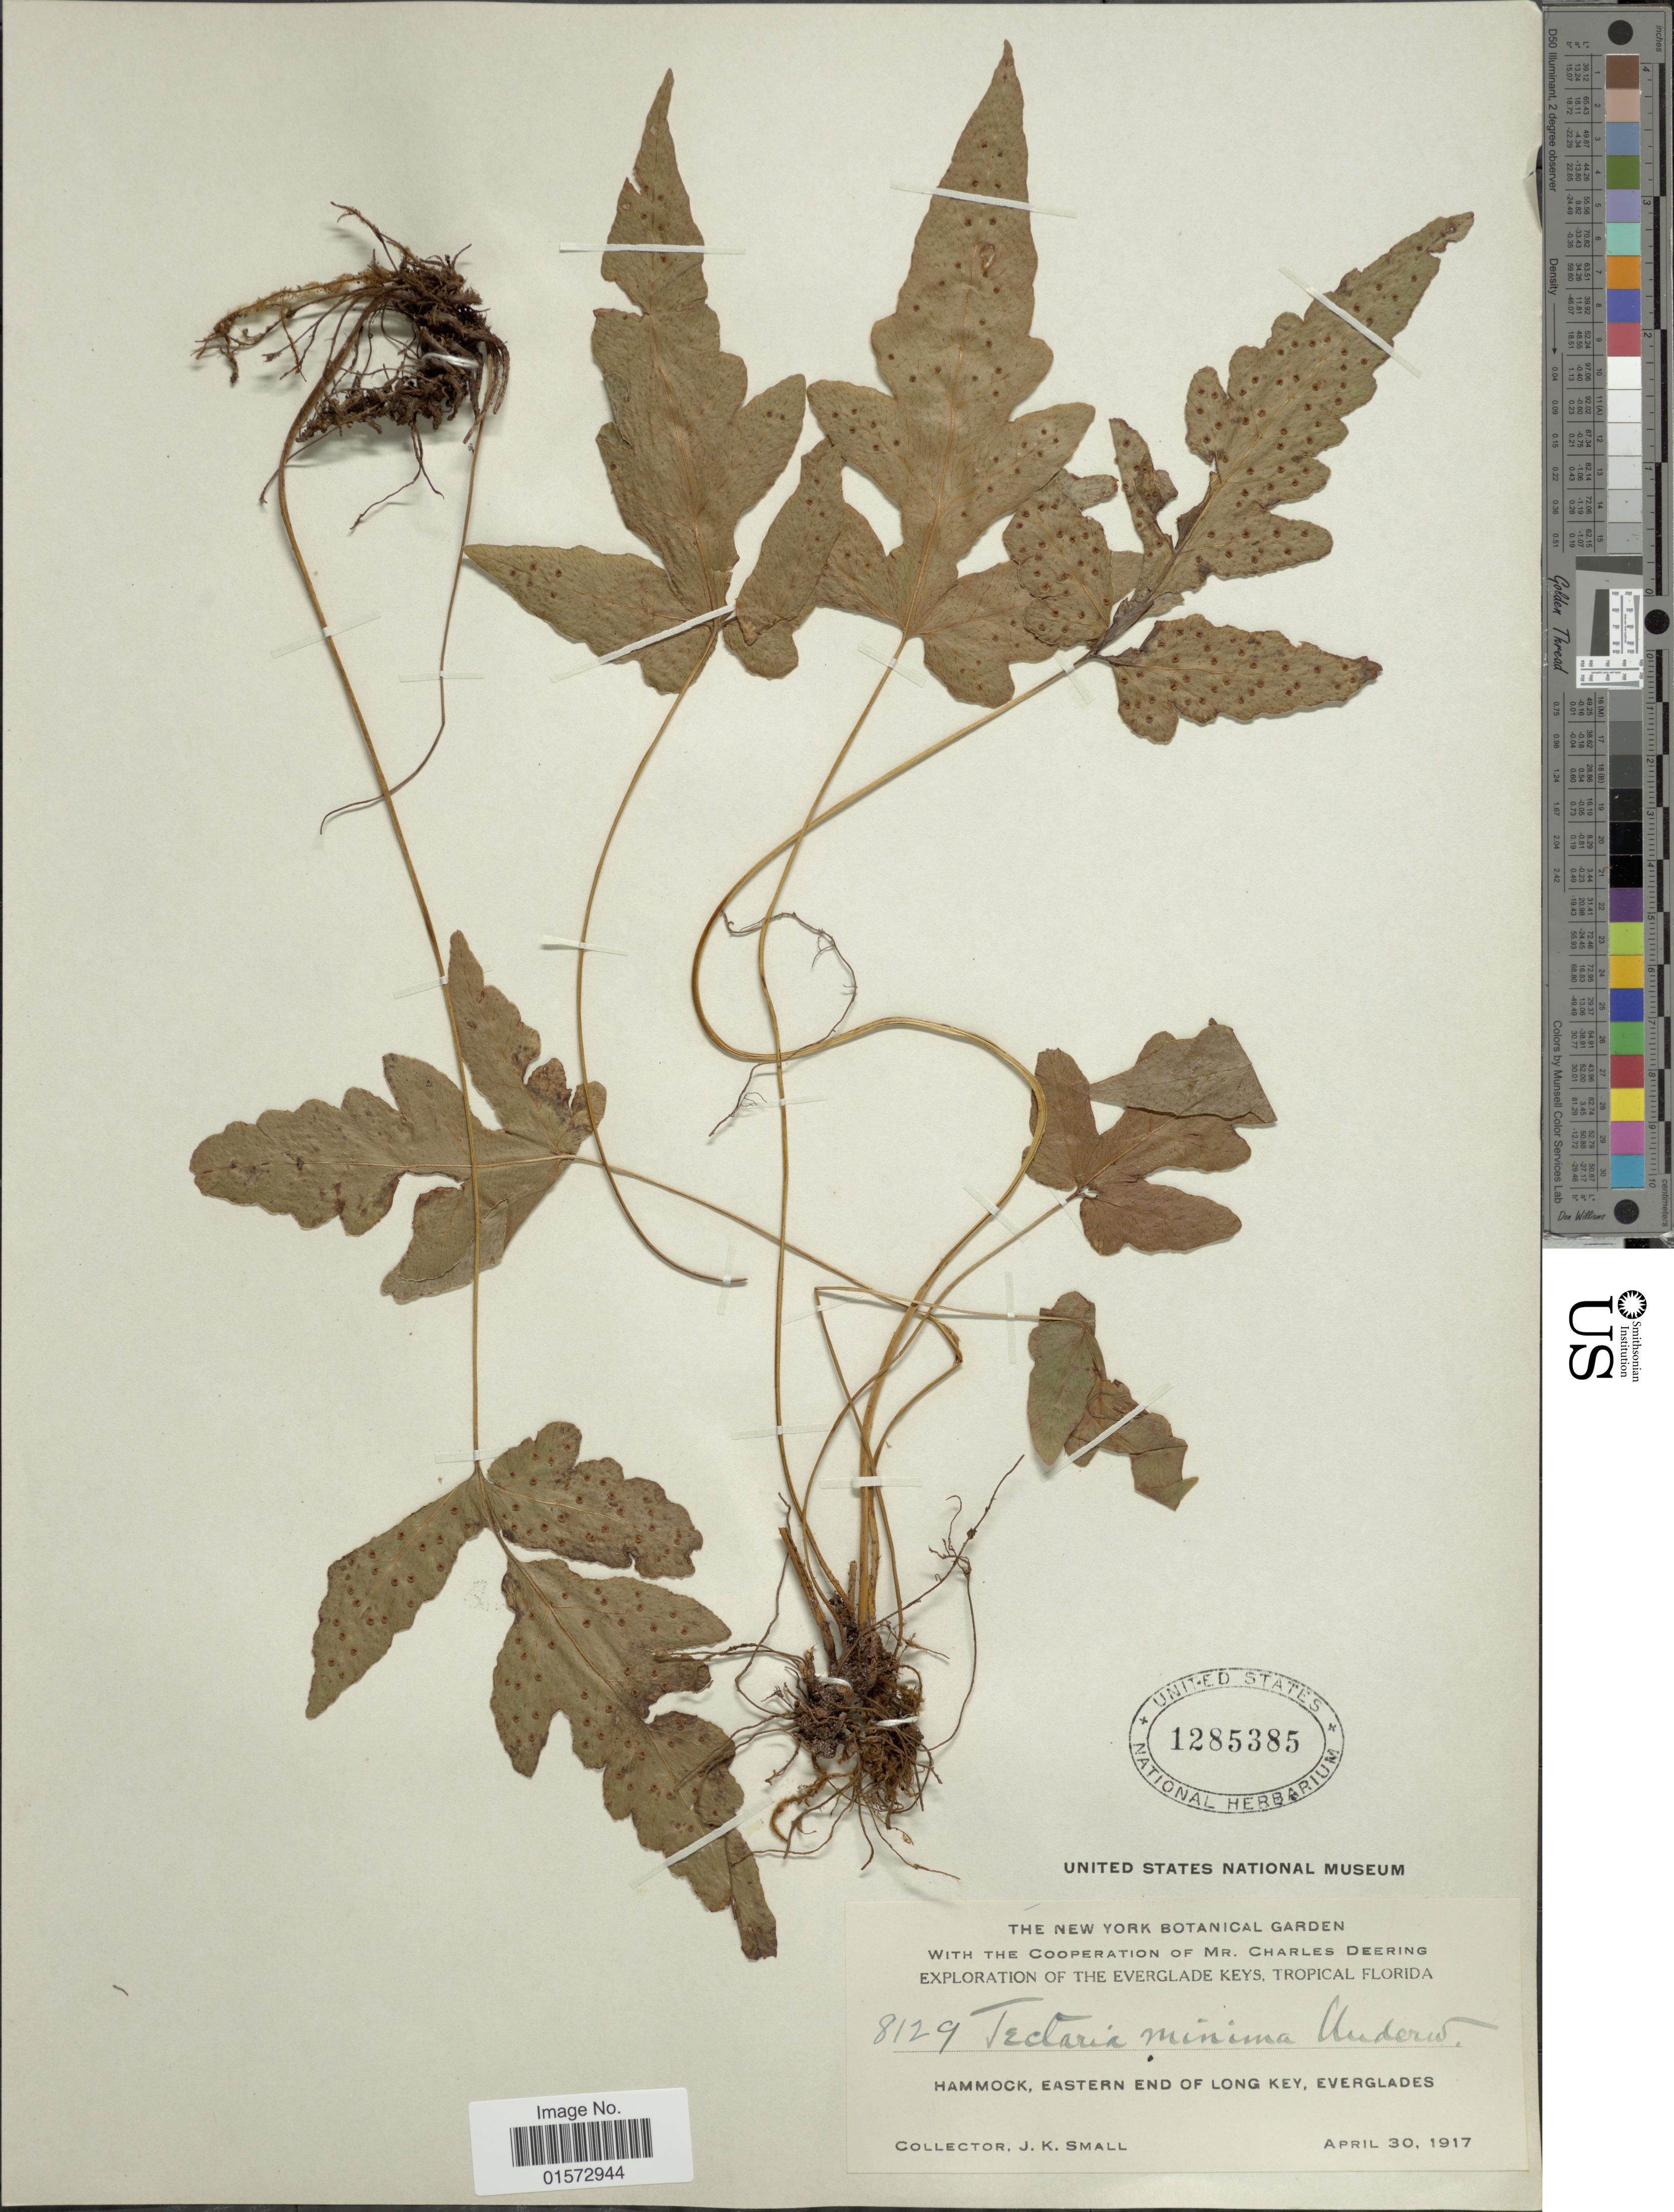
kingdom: Plantae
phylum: Tracheophyta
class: Polypodiopsida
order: Polypodiales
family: Tectariaceae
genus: Tectaria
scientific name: Tectaria fimbriata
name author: (Willd.) Lourteig & Proctor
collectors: J. K. Small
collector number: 8129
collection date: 1917-04-30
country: United States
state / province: Florida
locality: The Everglade Keys, Tropical Florida, Hammock, Eastern end of Long Key, Everglades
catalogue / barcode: US 1285385